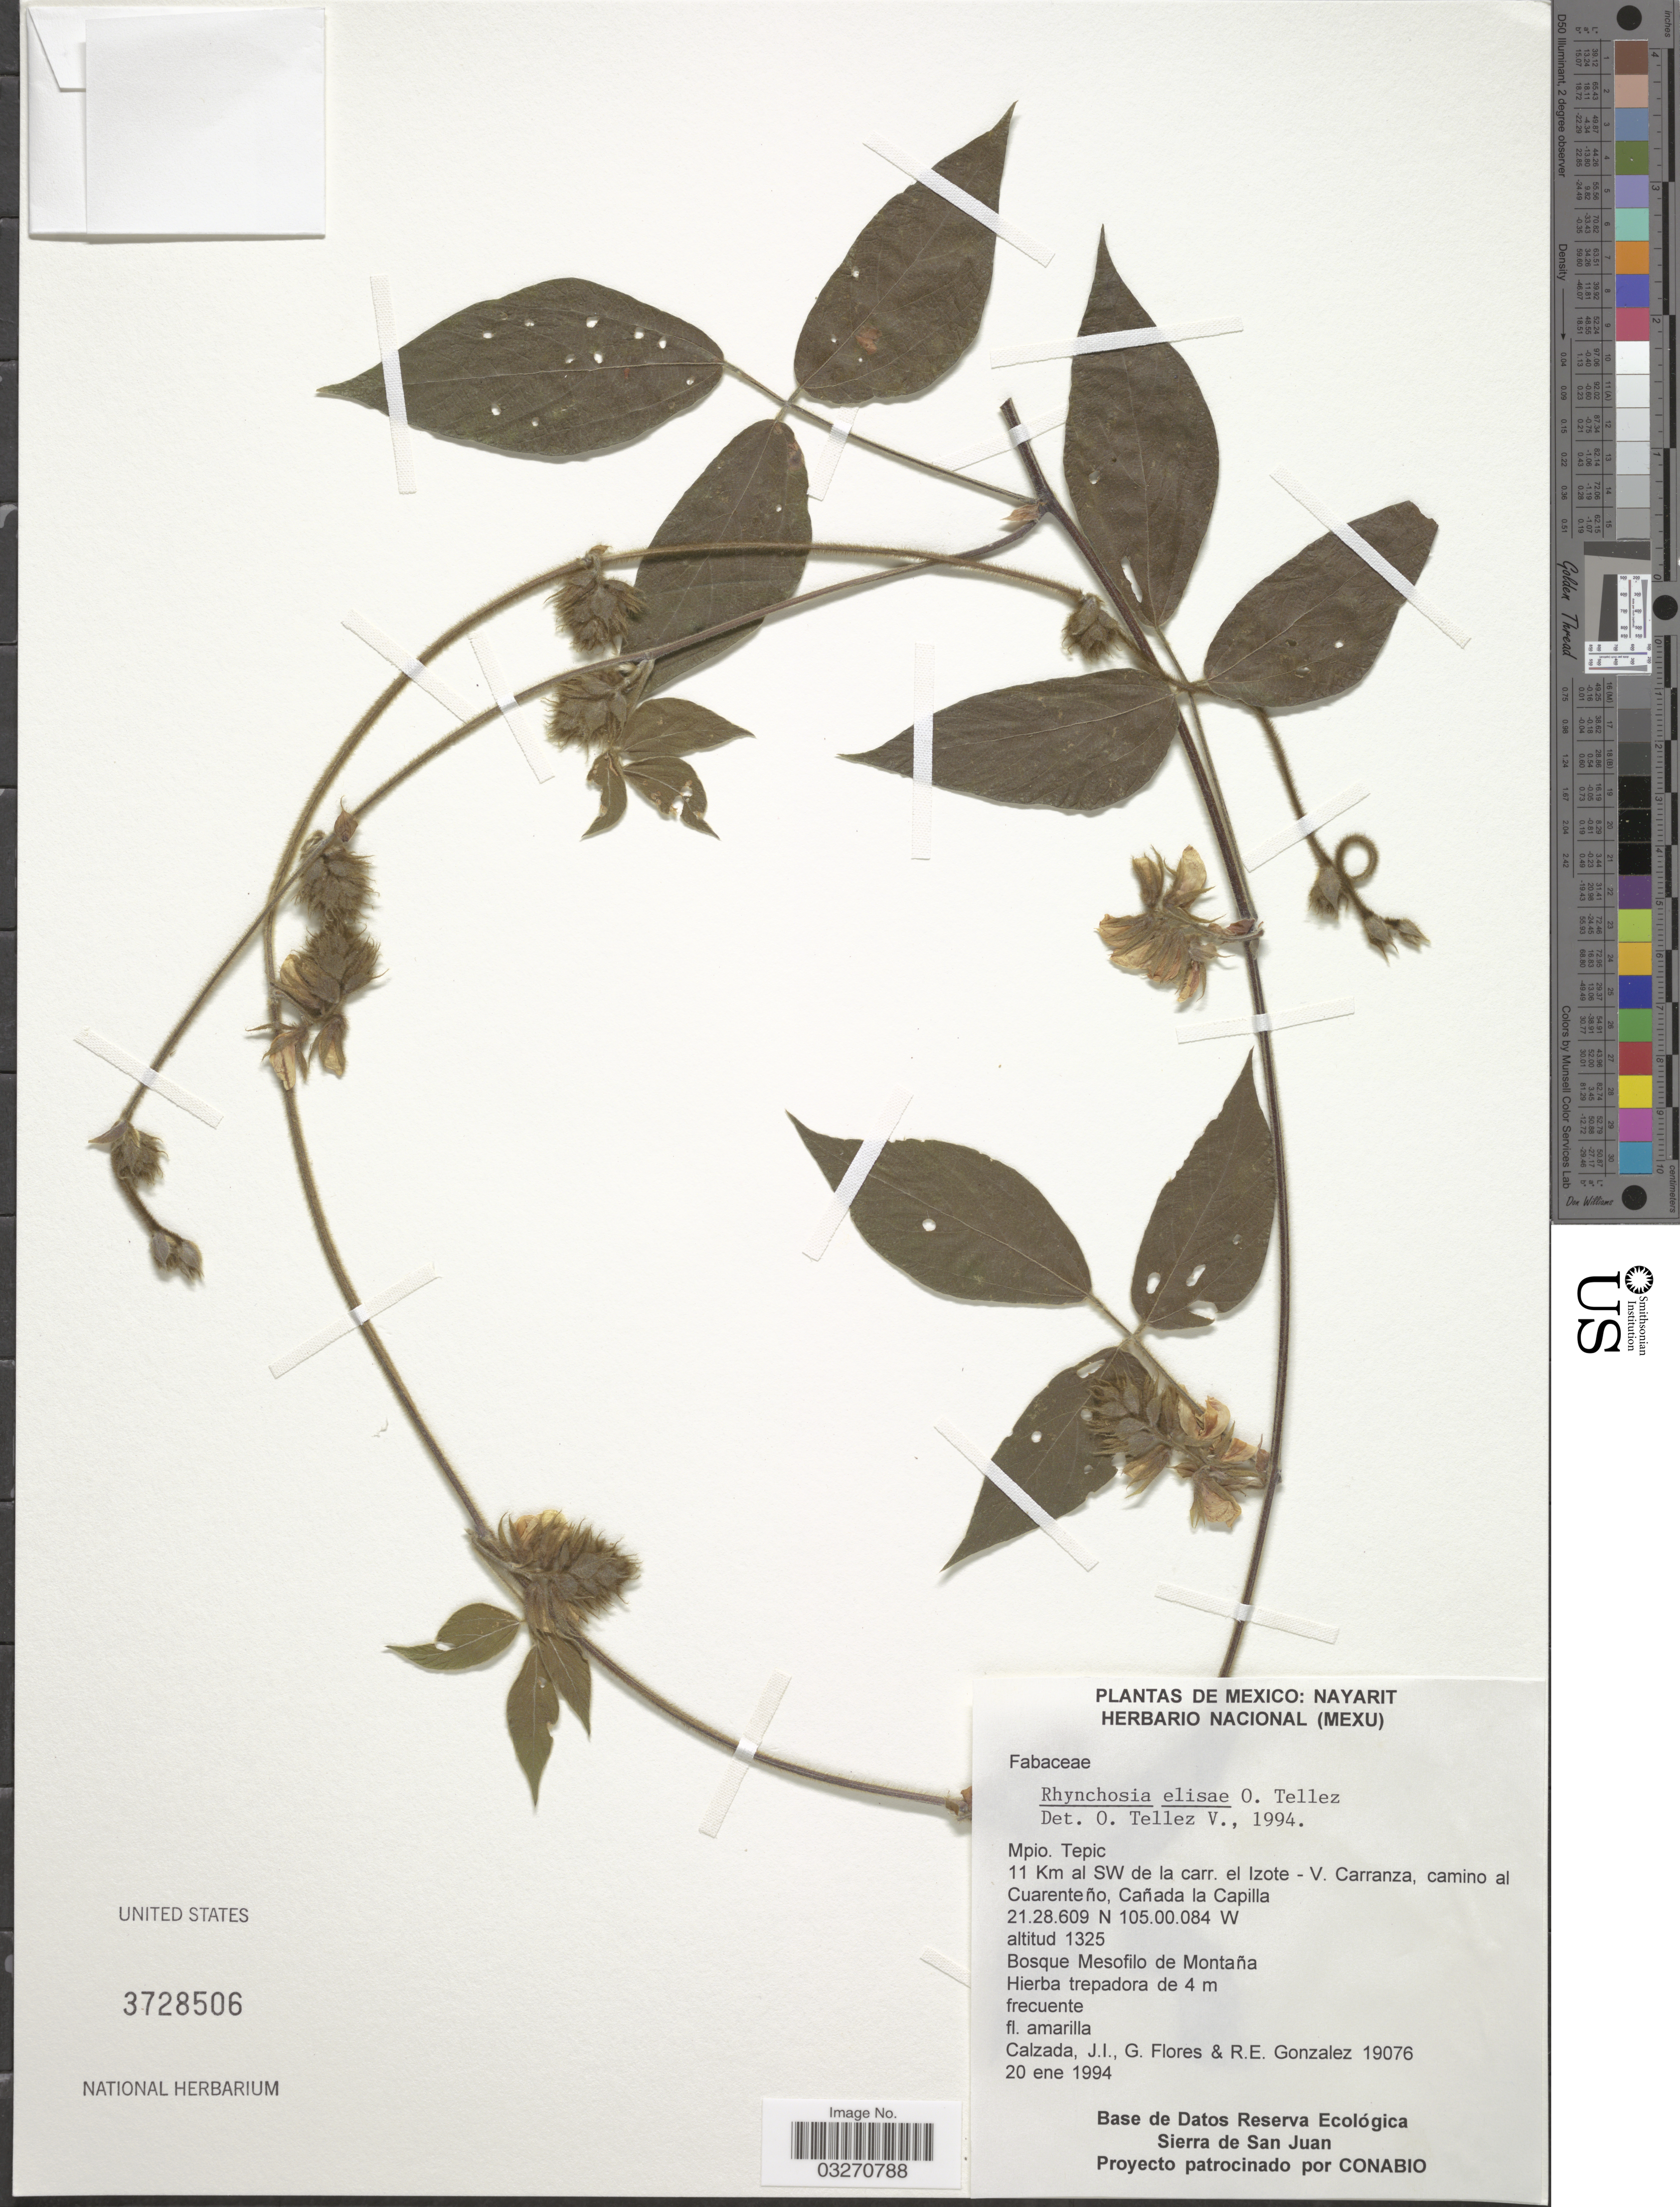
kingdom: Plantae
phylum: Tracheophyta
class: Magnoliopsida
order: Fabales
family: Fabaceae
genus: Rhynchosia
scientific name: Rhynchosia elisae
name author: O. Téllez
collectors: J. I. Calzada, G. Flores F. & R. Gonzalez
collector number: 19076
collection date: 1994-01-20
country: Mexico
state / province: Nayarit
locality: Mpio. Tepic. 11 Km al Sw de la carr. el Izote - V. Carranza, camino al Cuarenteño, Cañada la Capilla.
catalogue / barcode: US 3728506